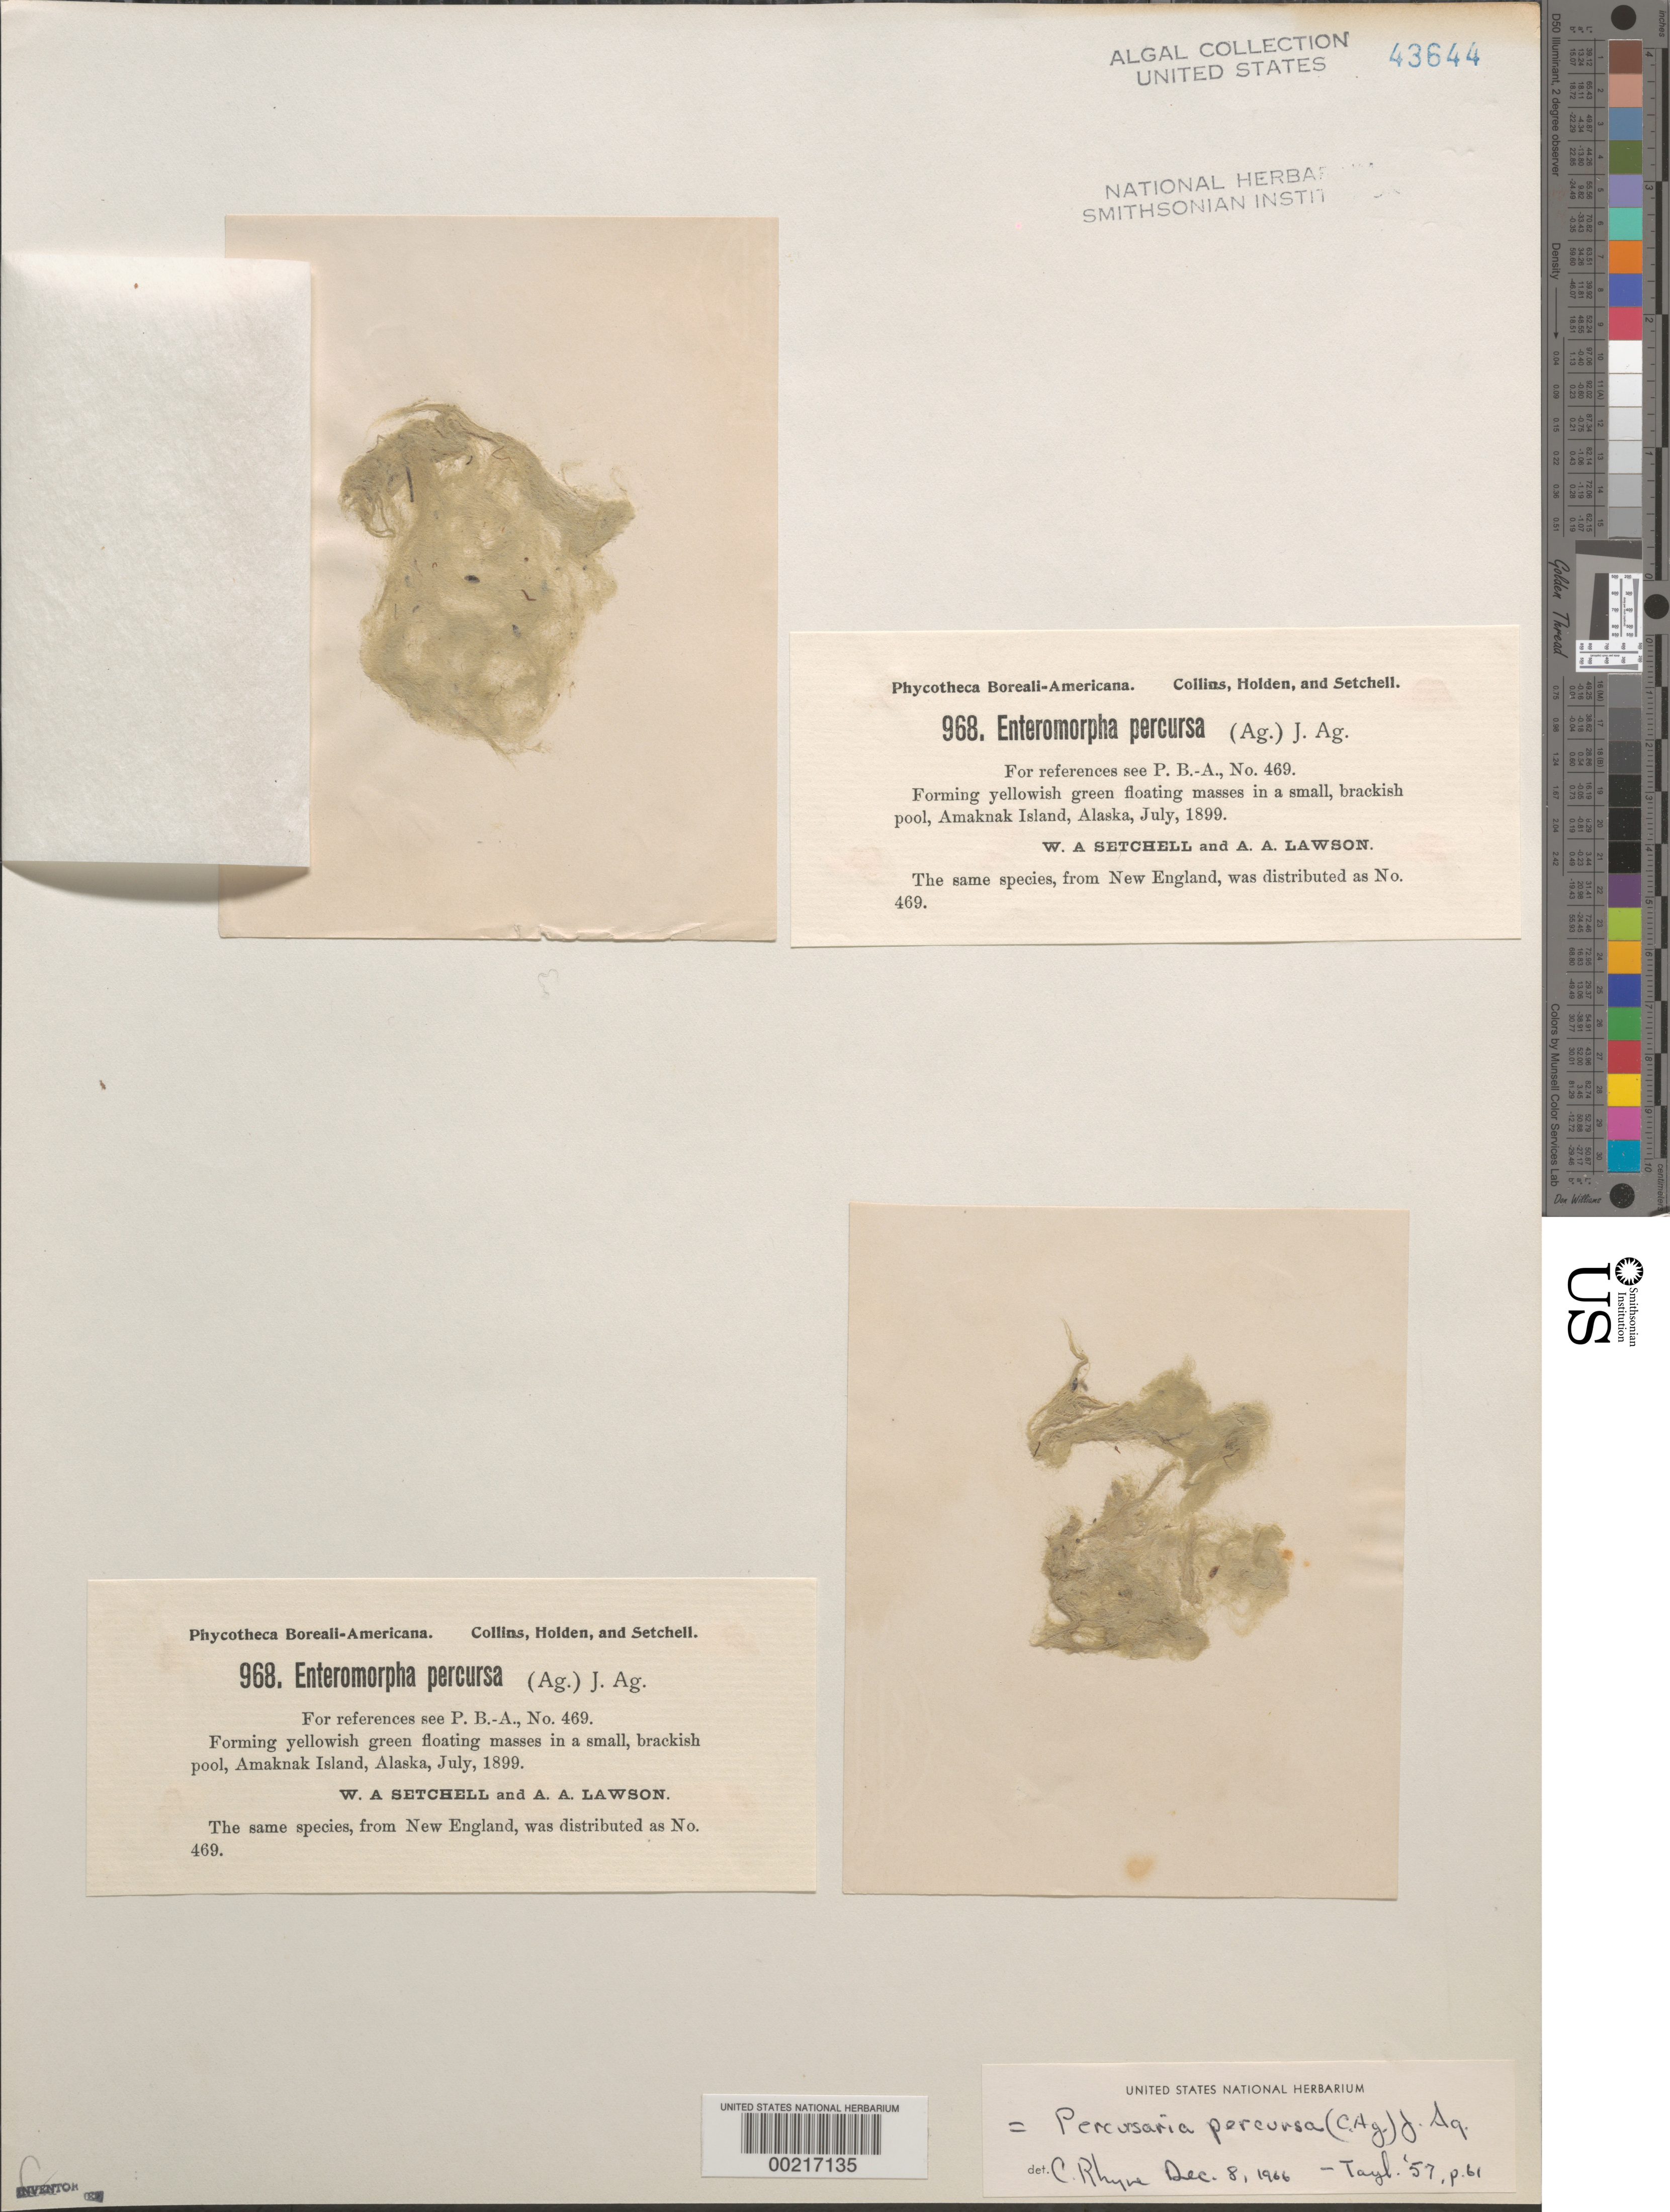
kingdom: Plantae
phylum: Chlorophyta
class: Ulvophyceae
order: Ulvales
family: Ulvaceae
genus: Percursaria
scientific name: Percursaria percursa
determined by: Rhyne, C. F.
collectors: W. Setchell & A. A. Lawson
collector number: PB-A 968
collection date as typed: Jul 1899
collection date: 1899-07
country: United States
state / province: Alaska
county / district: Aleutian Islands Division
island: Unalaska Island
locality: Amaknak Island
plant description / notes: Collins, Holden & Setchell, Phycotheca Boreali-Americana, as Enteromorpha percursa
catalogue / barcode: US 43644